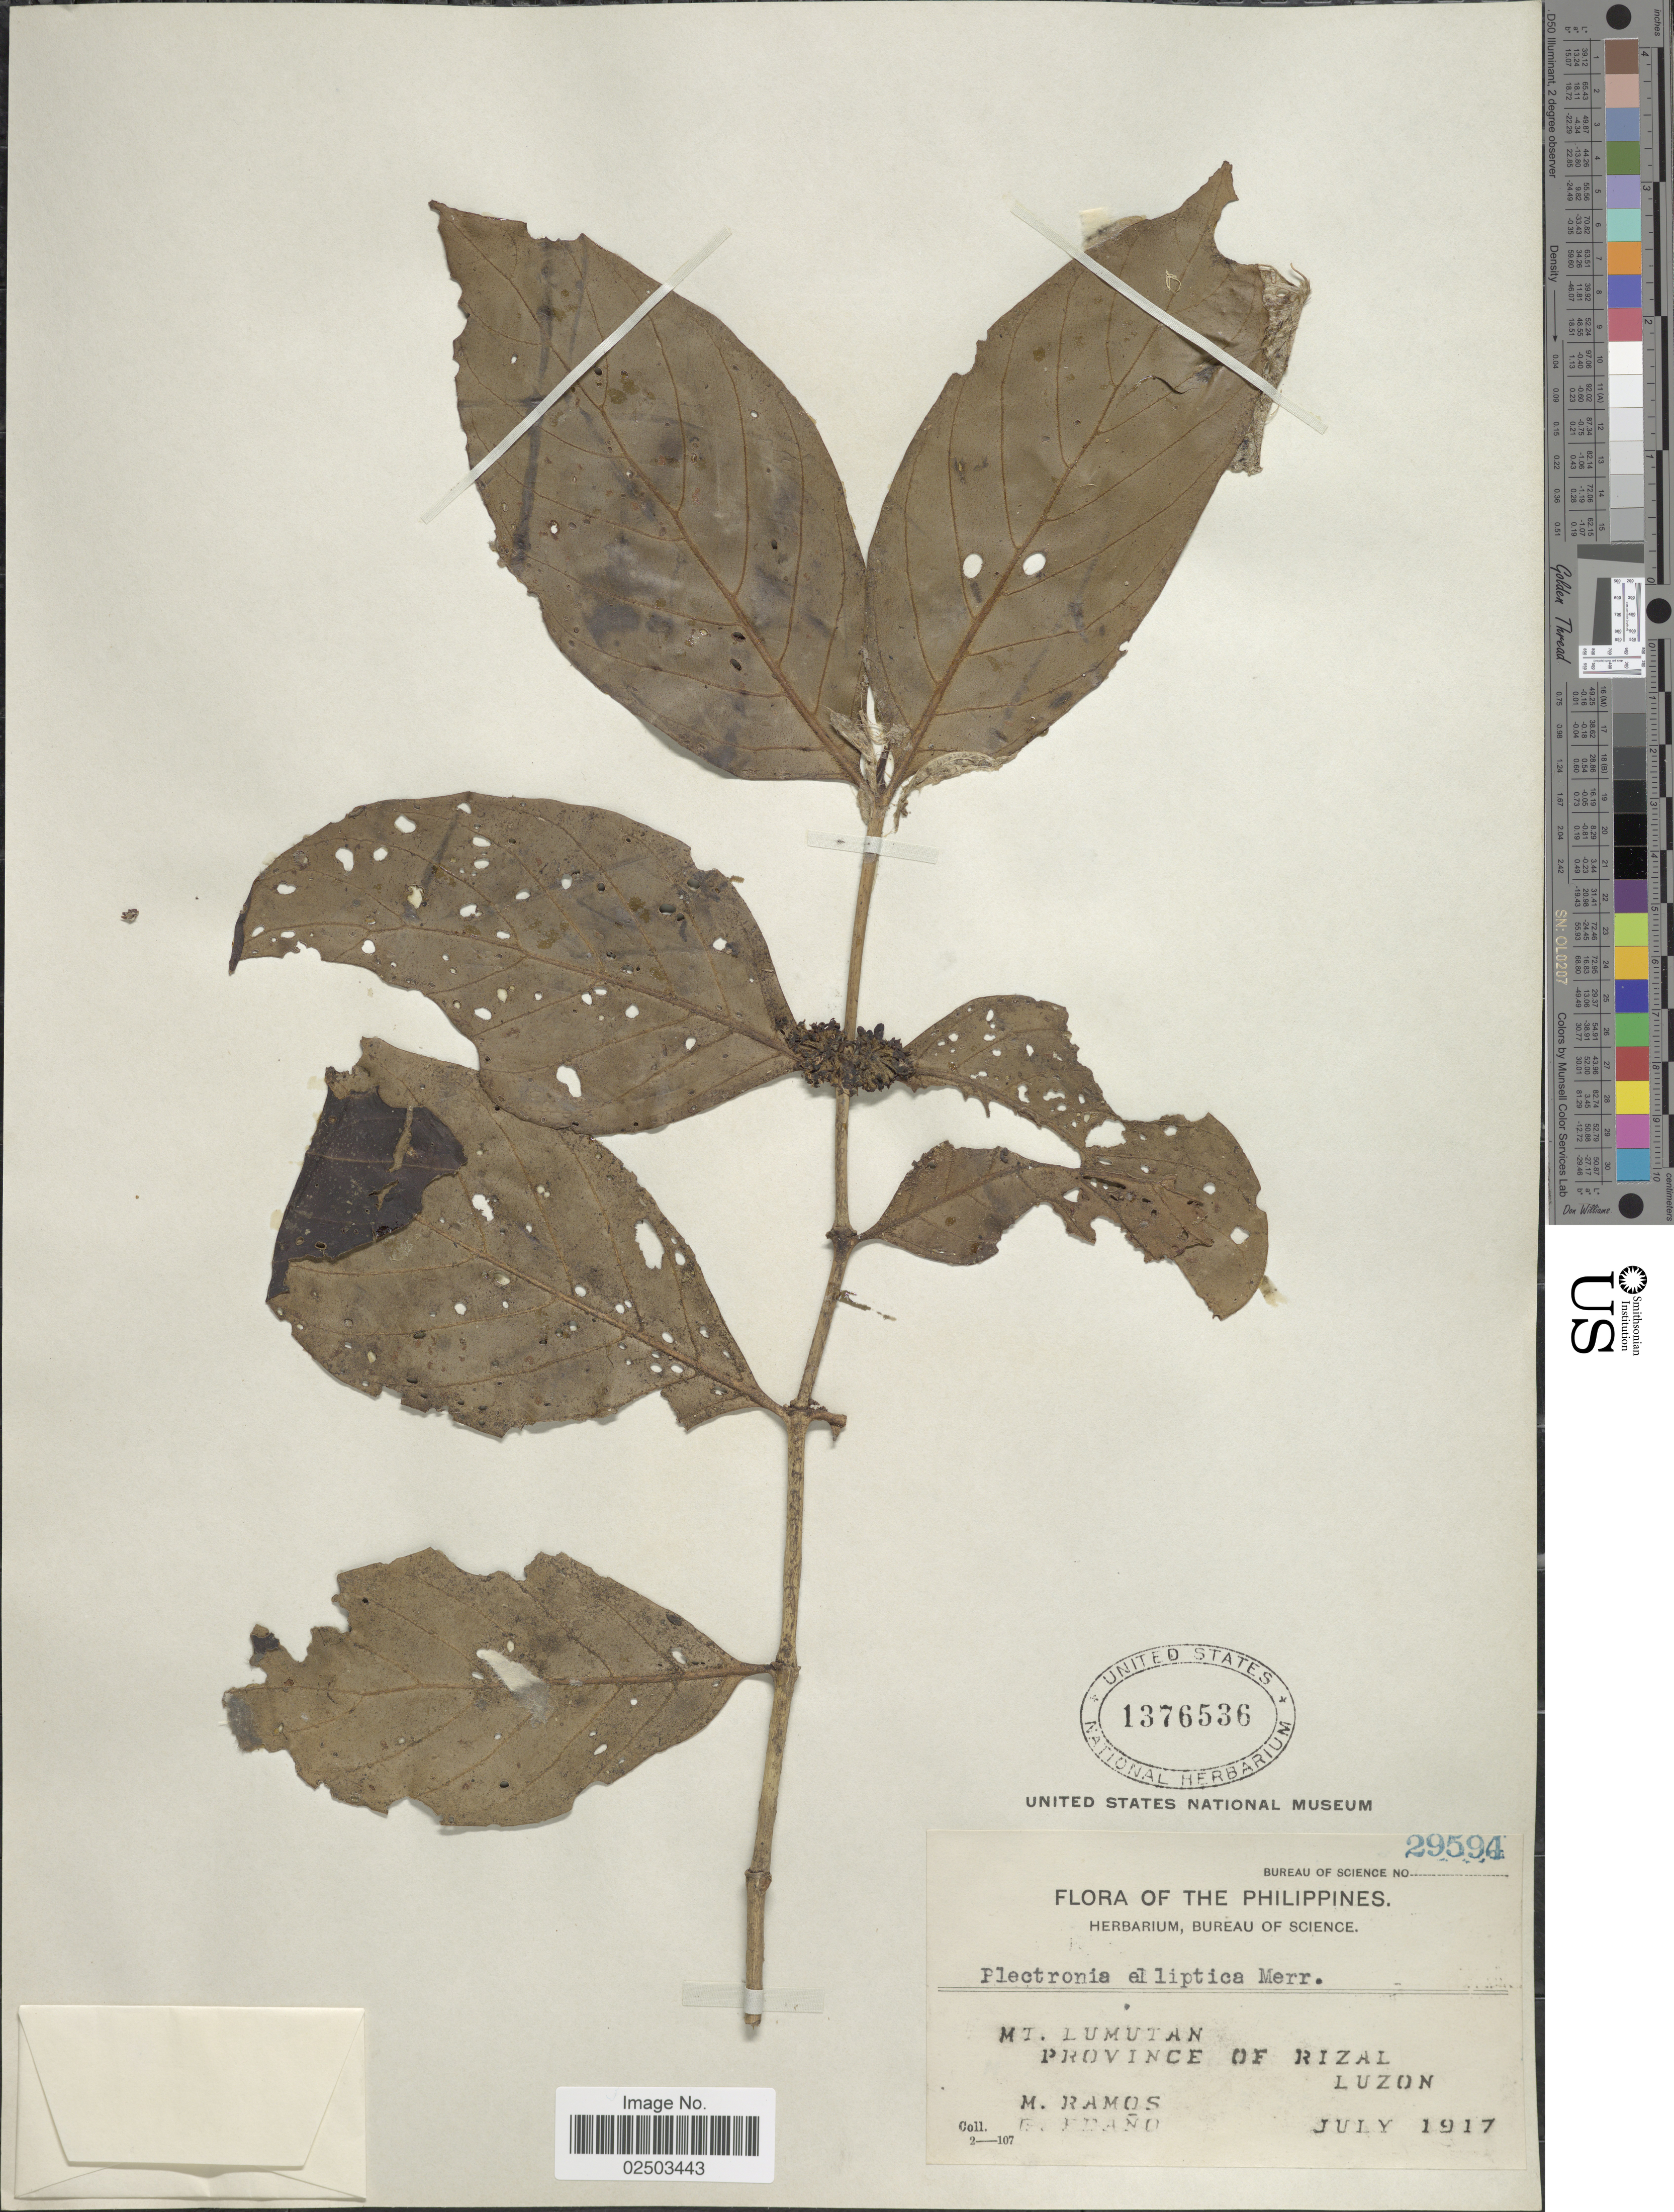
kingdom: Plantae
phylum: Tracheophyta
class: Magnoliopsida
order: Gentianales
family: Rubiaceae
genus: Canthium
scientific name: Canthium ellipticum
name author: (Merr.) Merr.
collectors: M. Ramos & G. Edaño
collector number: Bureau of Science 29594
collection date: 1917-07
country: Philippines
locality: Mt. Lumutan, Province of Rizal, Luzon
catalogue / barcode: US 1376536